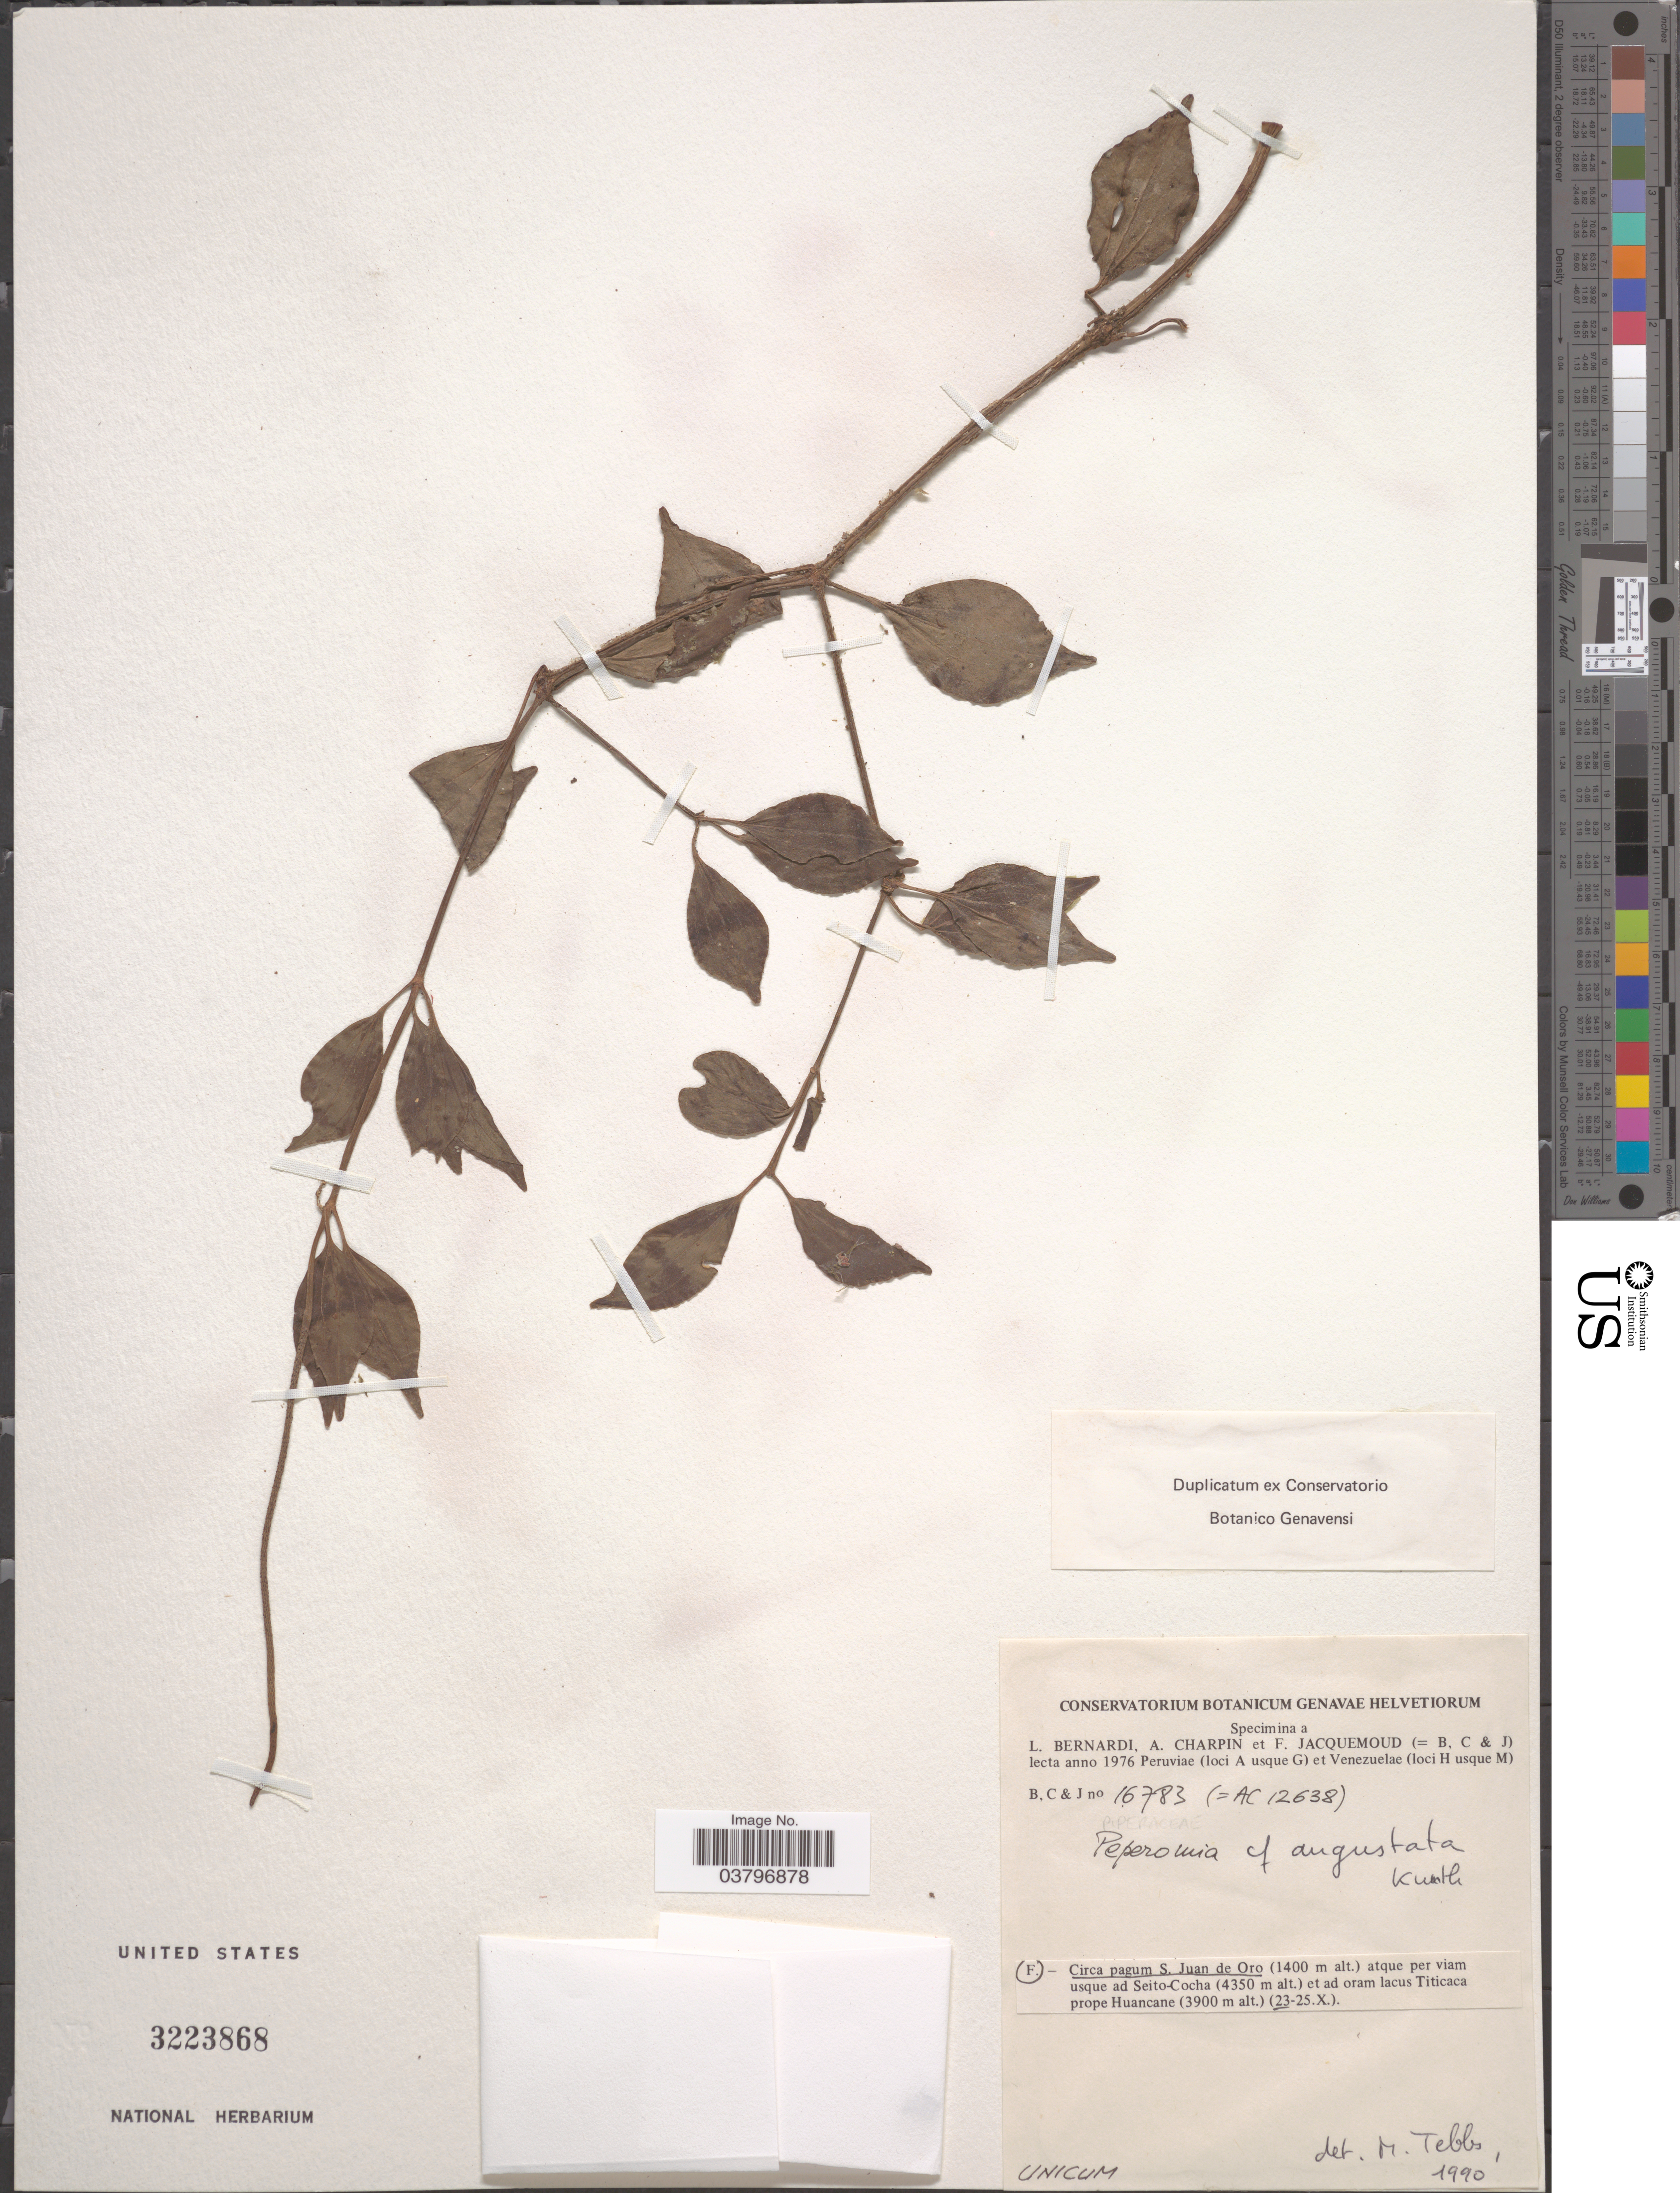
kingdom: Plantae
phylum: Tracheophyta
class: Magnoliopsida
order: Piperales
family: Piperaceae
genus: Peperomia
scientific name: Peperomia angustata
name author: Kunth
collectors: L. Bernardi, A. Charpin & F. Jacquemoud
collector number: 16783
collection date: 1976-10-23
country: Peru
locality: Circa pagum S. Juan de Oro.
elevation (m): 1400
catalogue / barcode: US 3223868